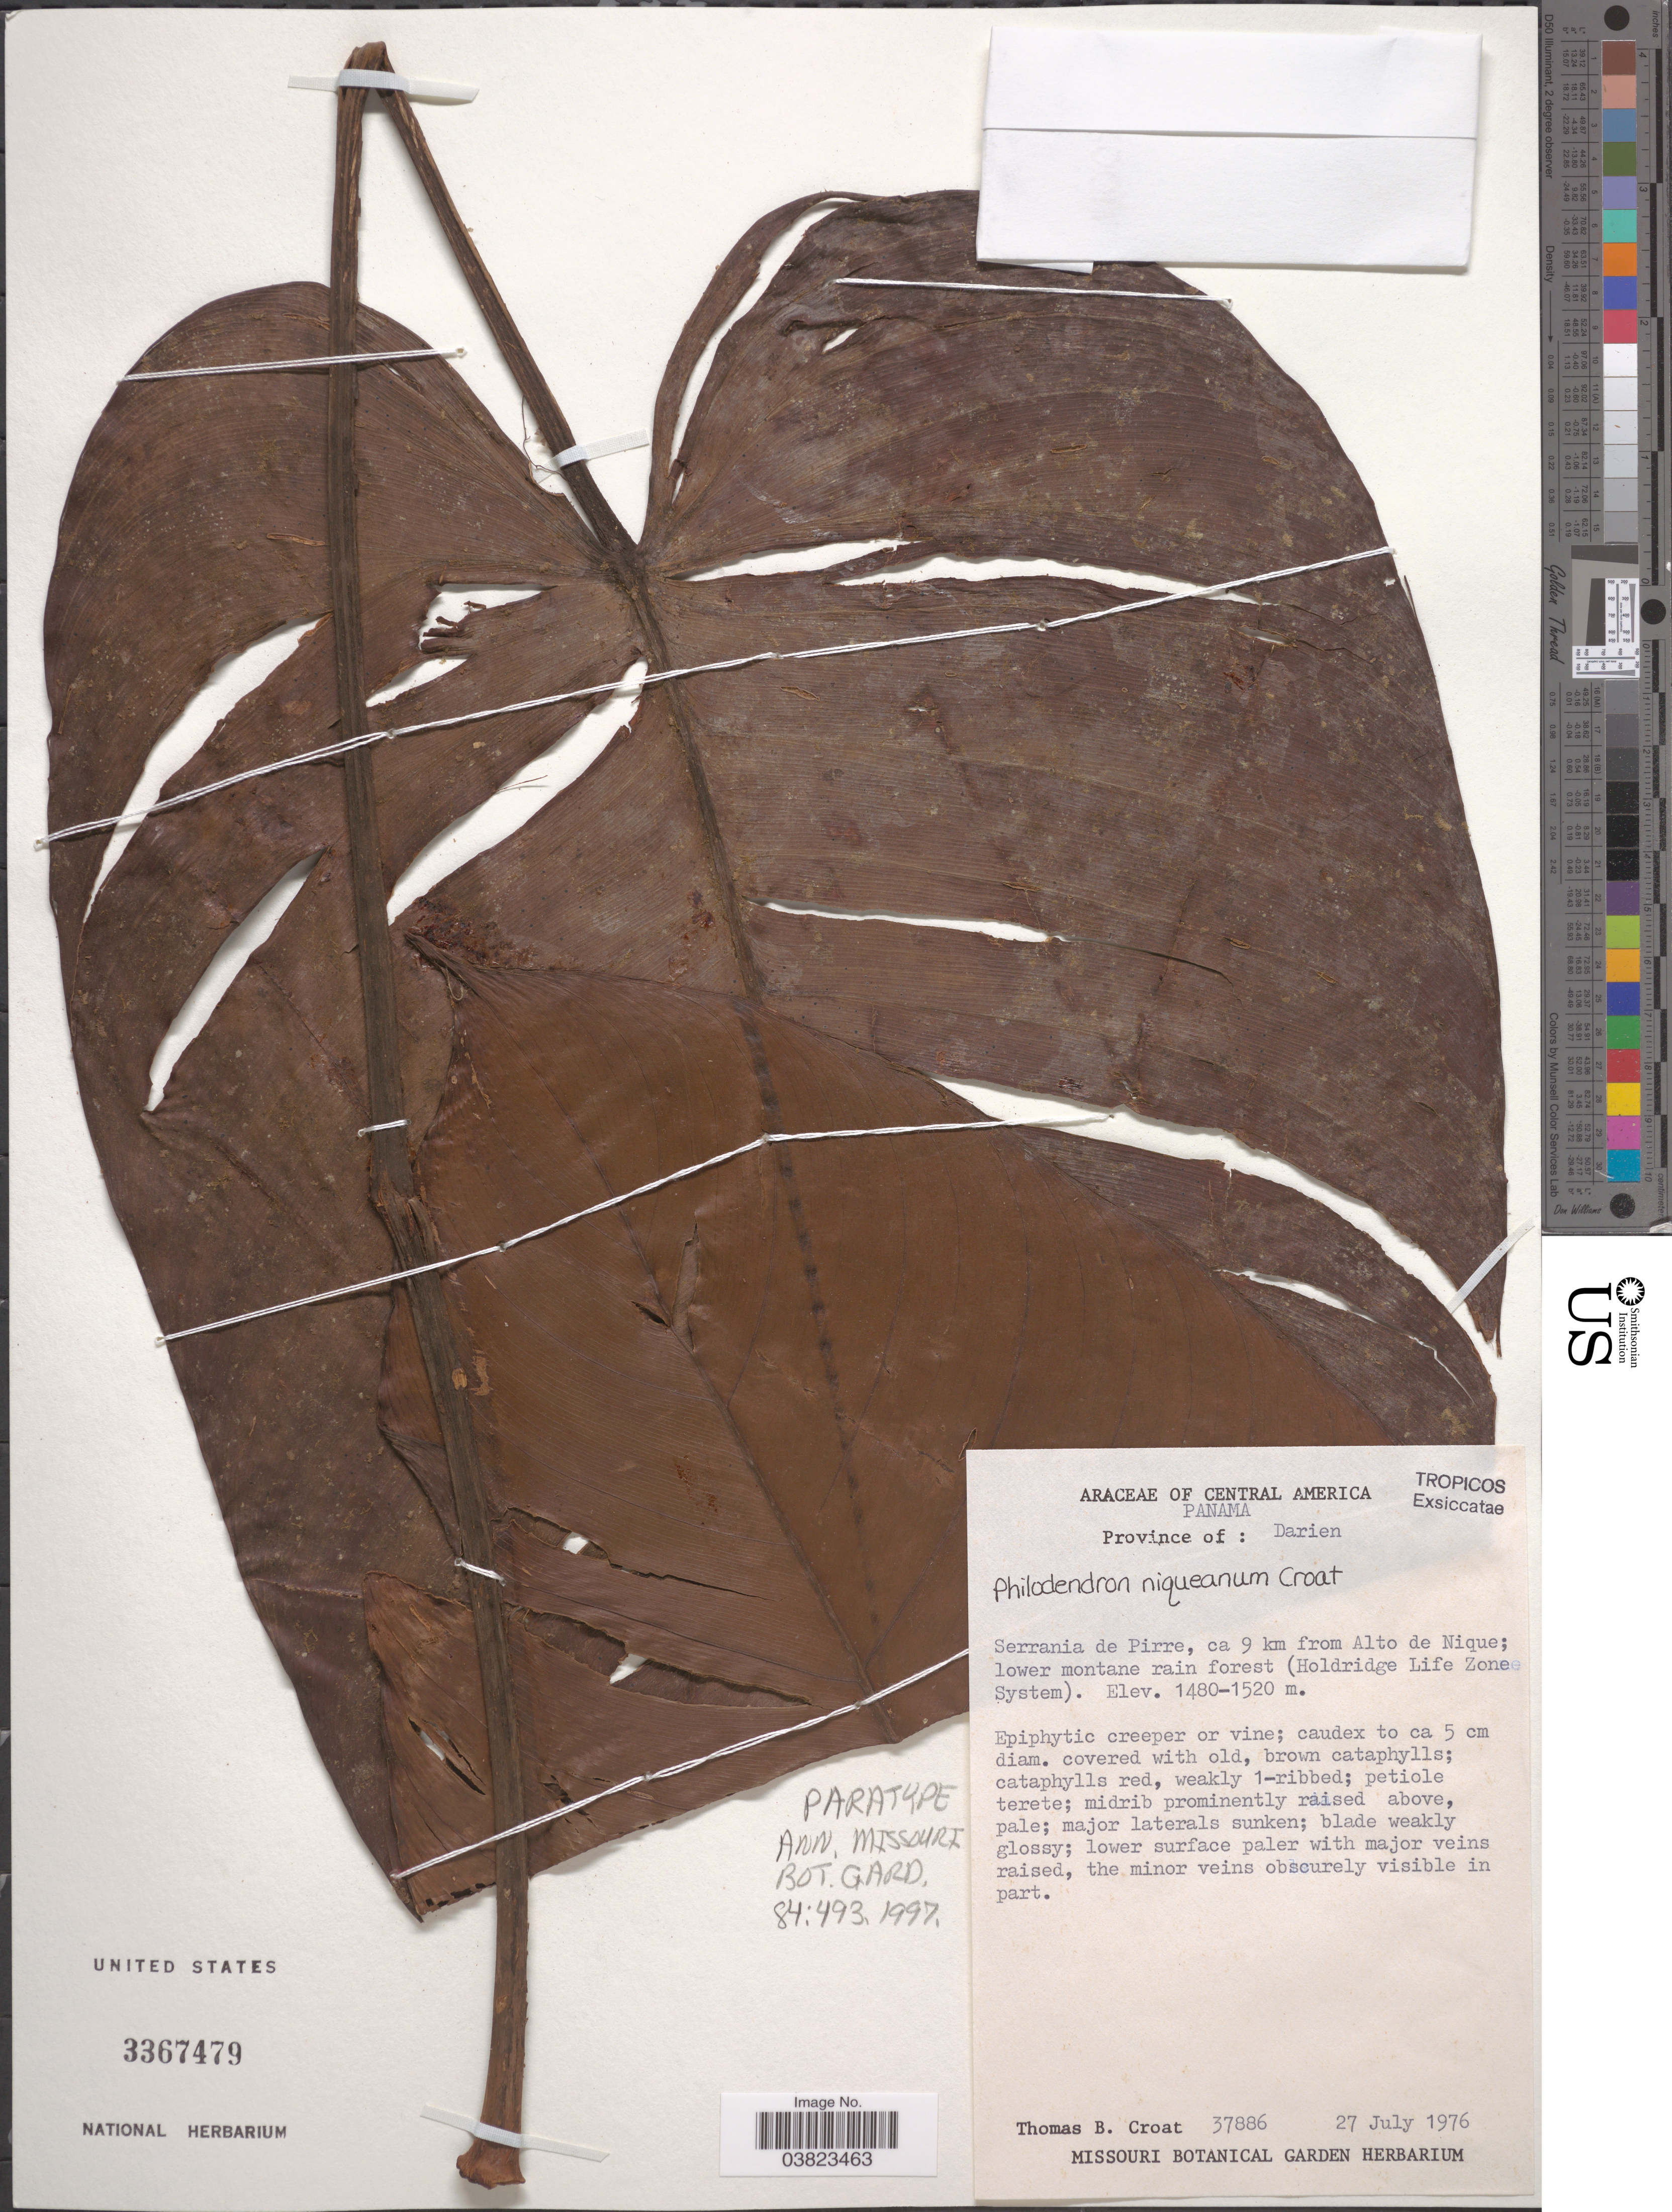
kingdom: Plantae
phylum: Tracheophyta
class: Liliopsida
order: Alismatales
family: Araceae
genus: Philodendron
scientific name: Philodendron niqueanum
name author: Croat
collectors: T. B. Croat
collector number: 37886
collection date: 1976-07-27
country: Panama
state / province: Darien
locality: Serrania de Pirre, ca 9 km from Alto de Nique; lower montane rain forest (Holdridge Life Zone System).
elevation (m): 1480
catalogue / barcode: US 3367479